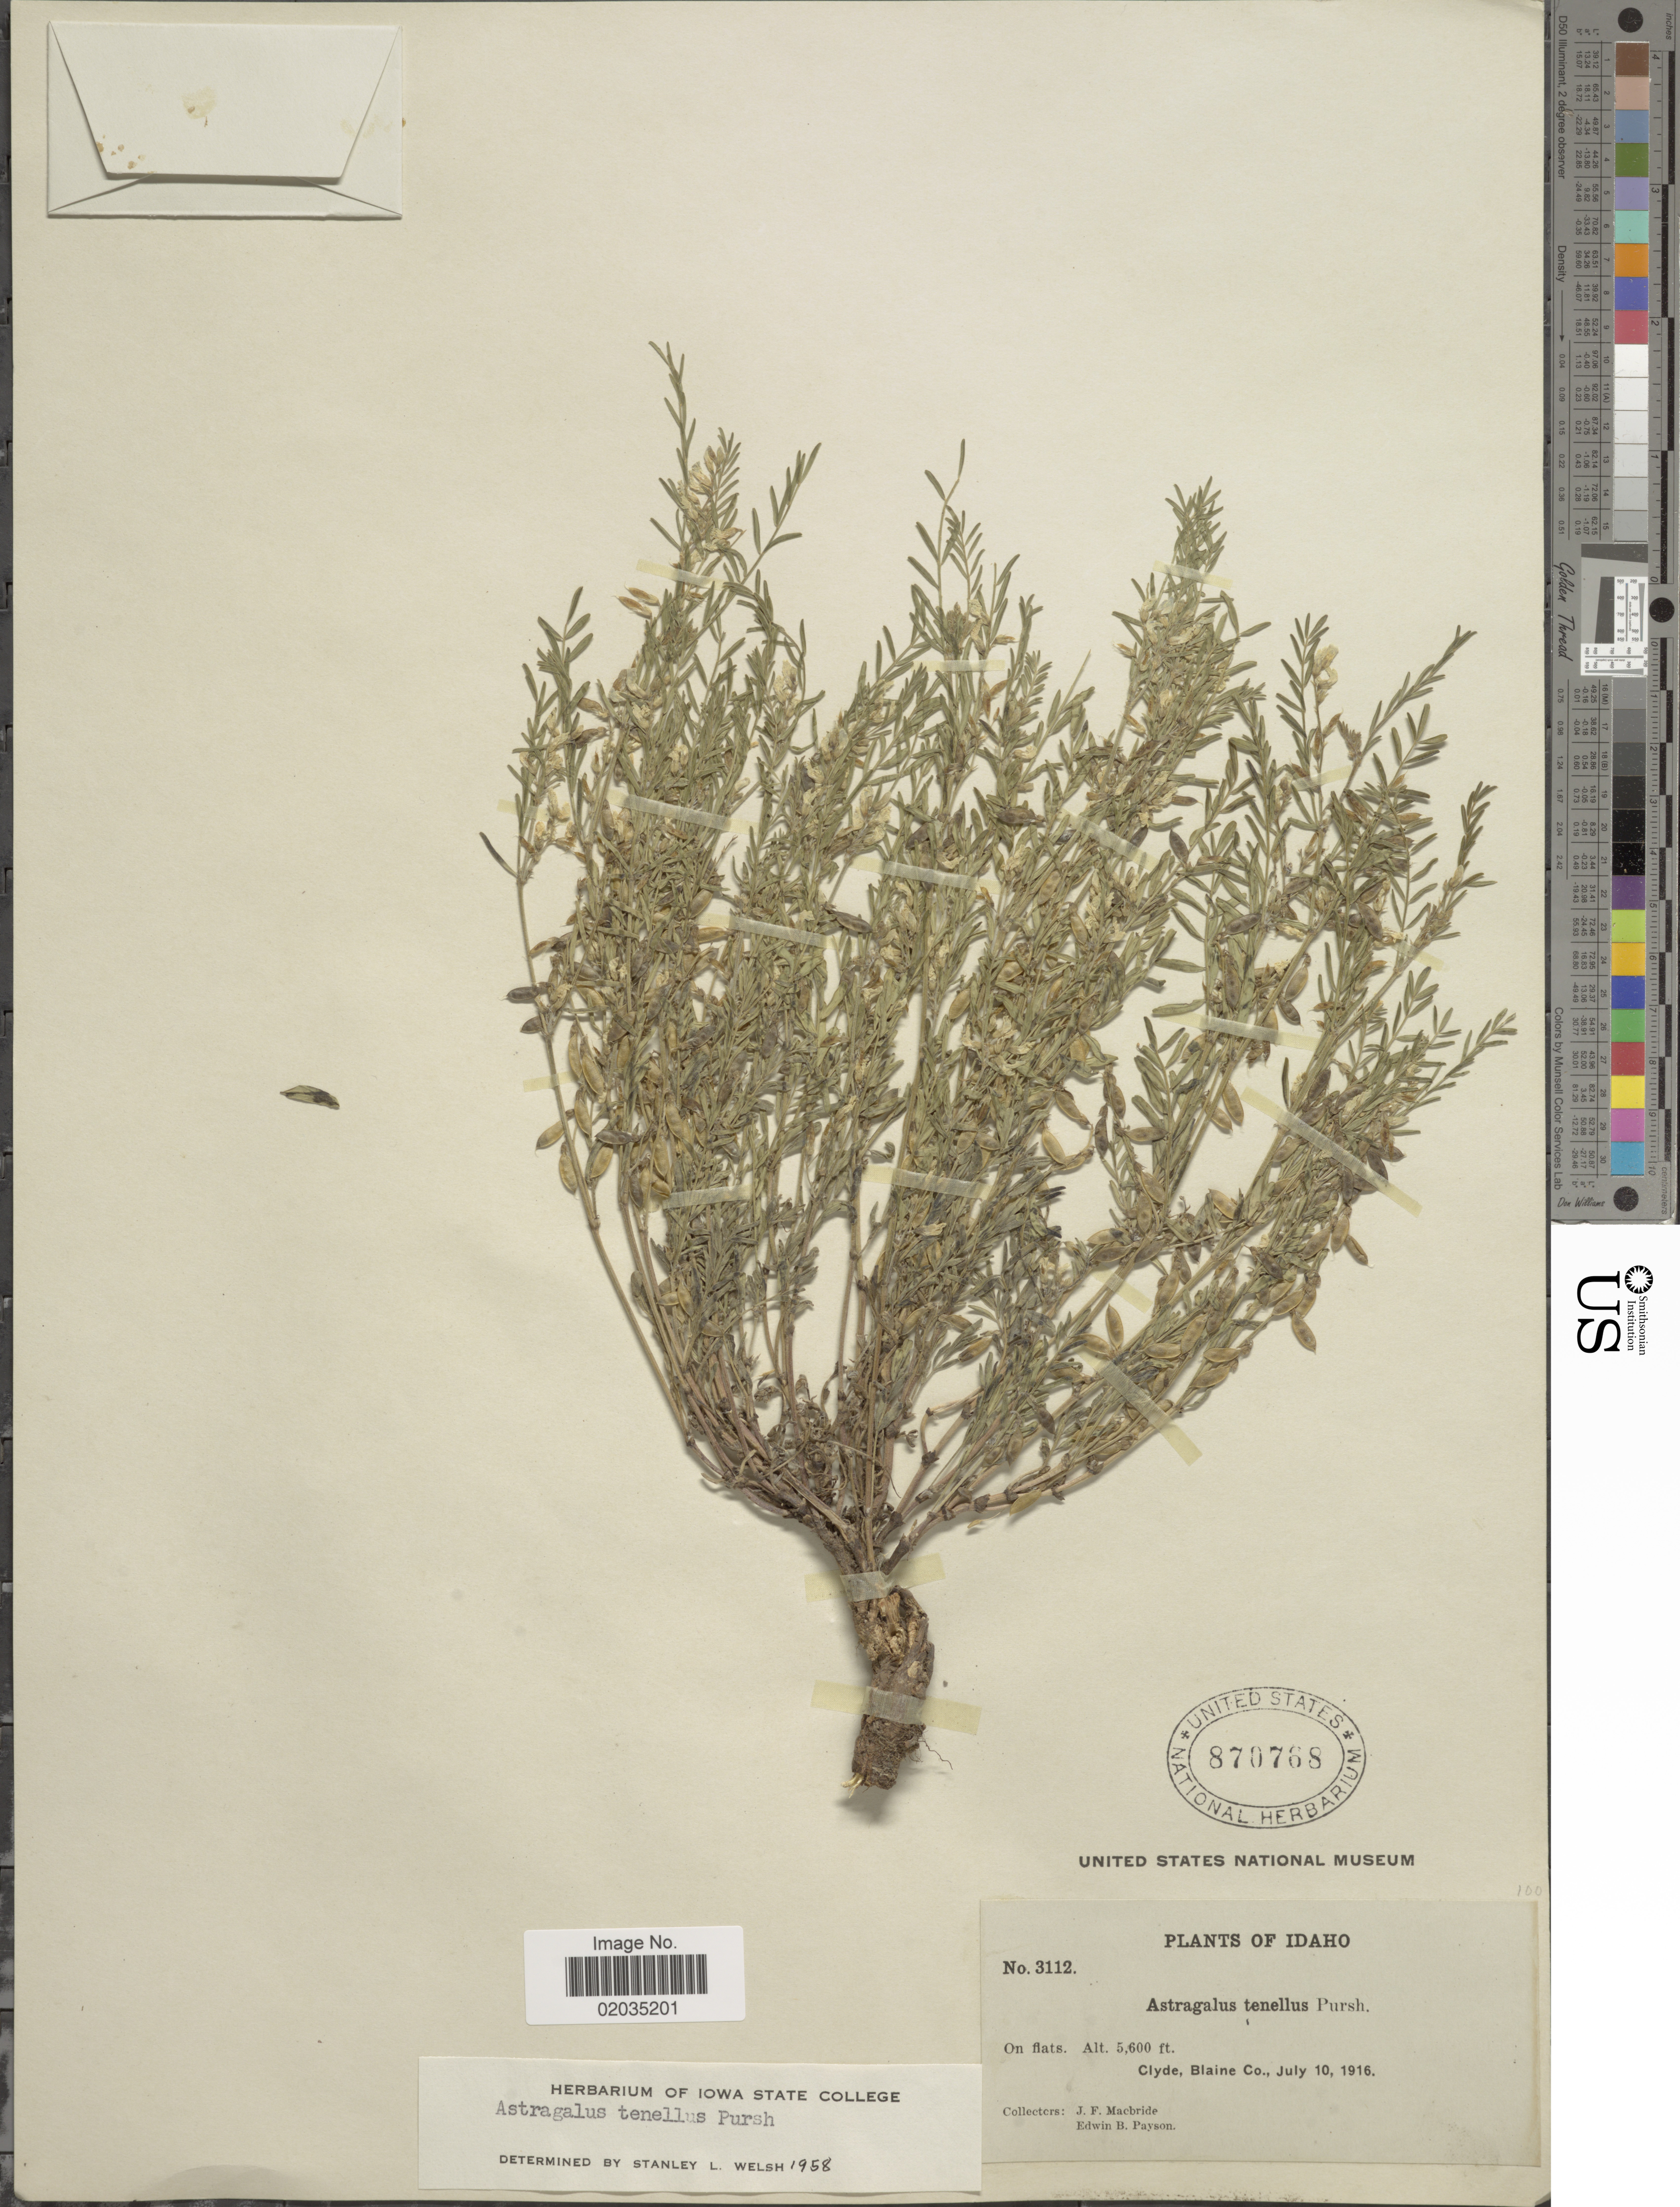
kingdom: Plantae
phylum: Tracheophyta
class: Magnoliopsida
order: Fabales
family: Fabaceae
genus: Astragalus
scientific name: Astragalus tenellus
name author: Pursh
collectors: E. B. Payson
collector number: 3112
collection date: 1916-07-10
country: United States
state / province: Idaho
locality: On flat. Clyde, Blaine Co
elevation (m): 1707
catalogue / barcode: US 870768